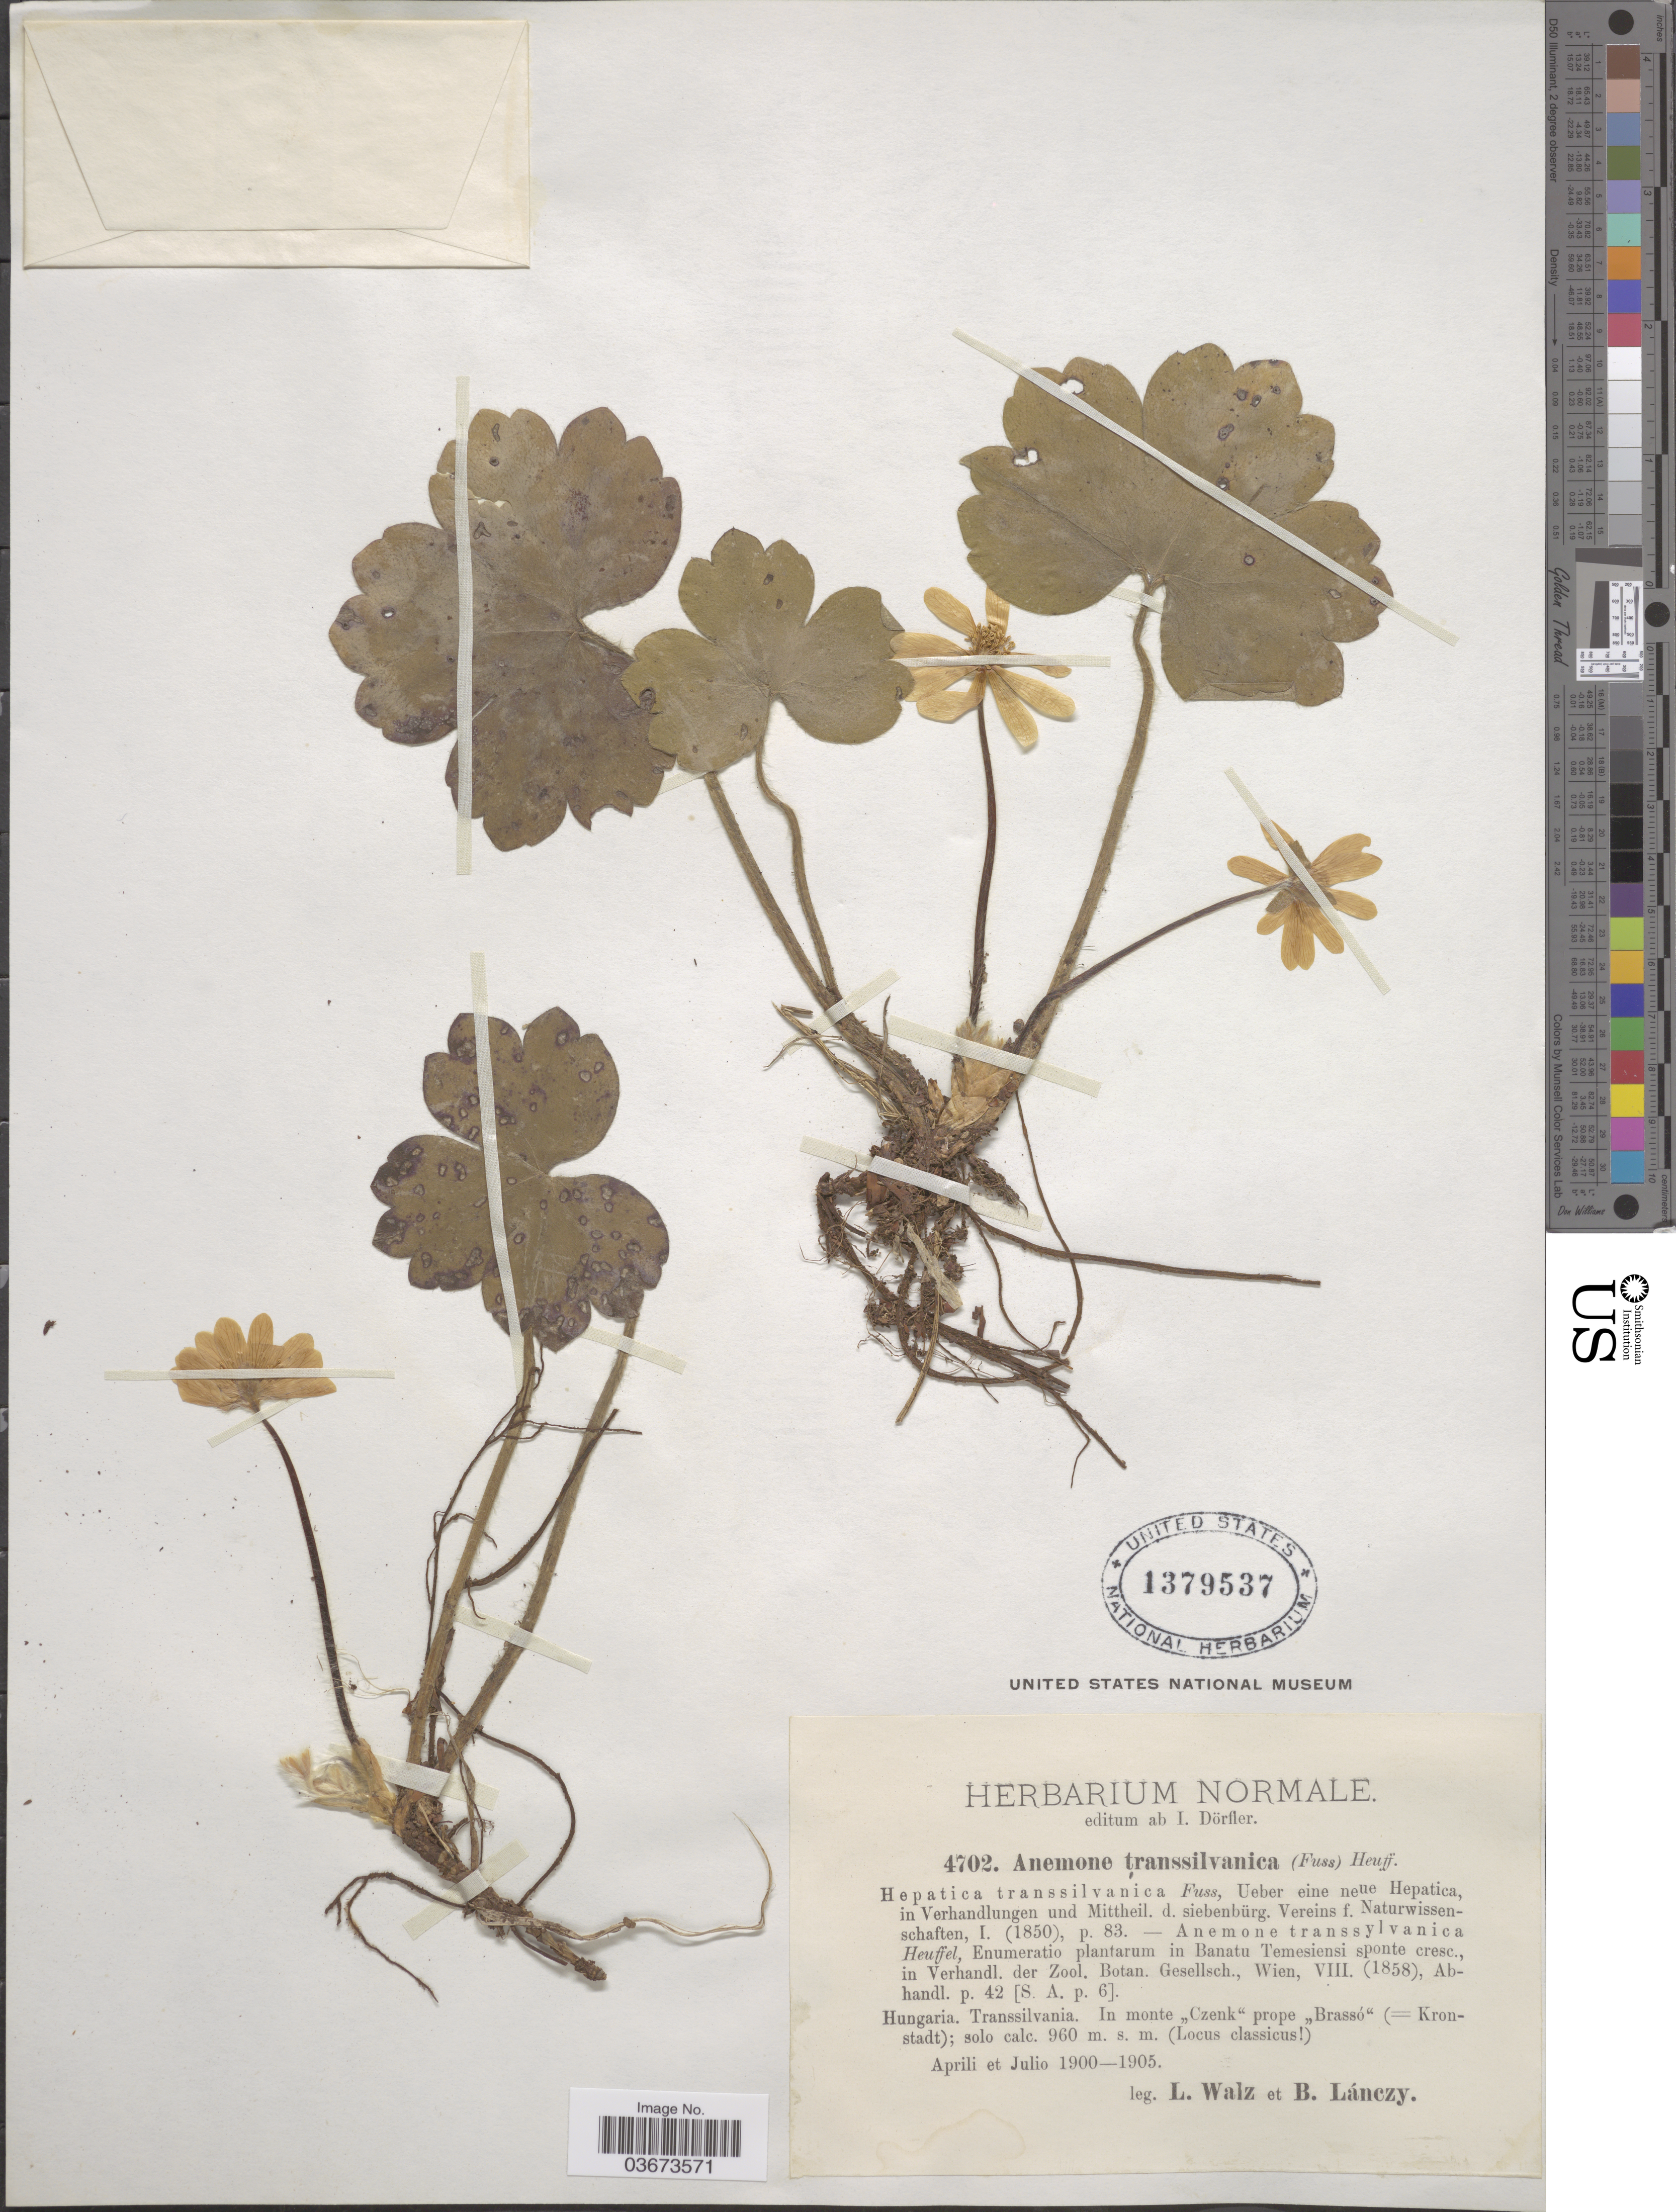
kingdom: Plantae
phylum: Tracheophyta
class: Magnoliopsida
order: Ranunculales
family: Ranunculaceae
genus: Anemone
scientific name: Anemone transsilvanica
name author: (Fuss) Heuff.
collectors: L. Walz & B. Lánczy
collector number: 4702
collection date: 1900-04/1905-07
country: Hungary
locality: Hungaria. Transsilvania. In monte "Czenk" prope "Brassó" (=Kronstadt); solo calc.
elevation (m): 960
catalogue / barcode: US 1379537